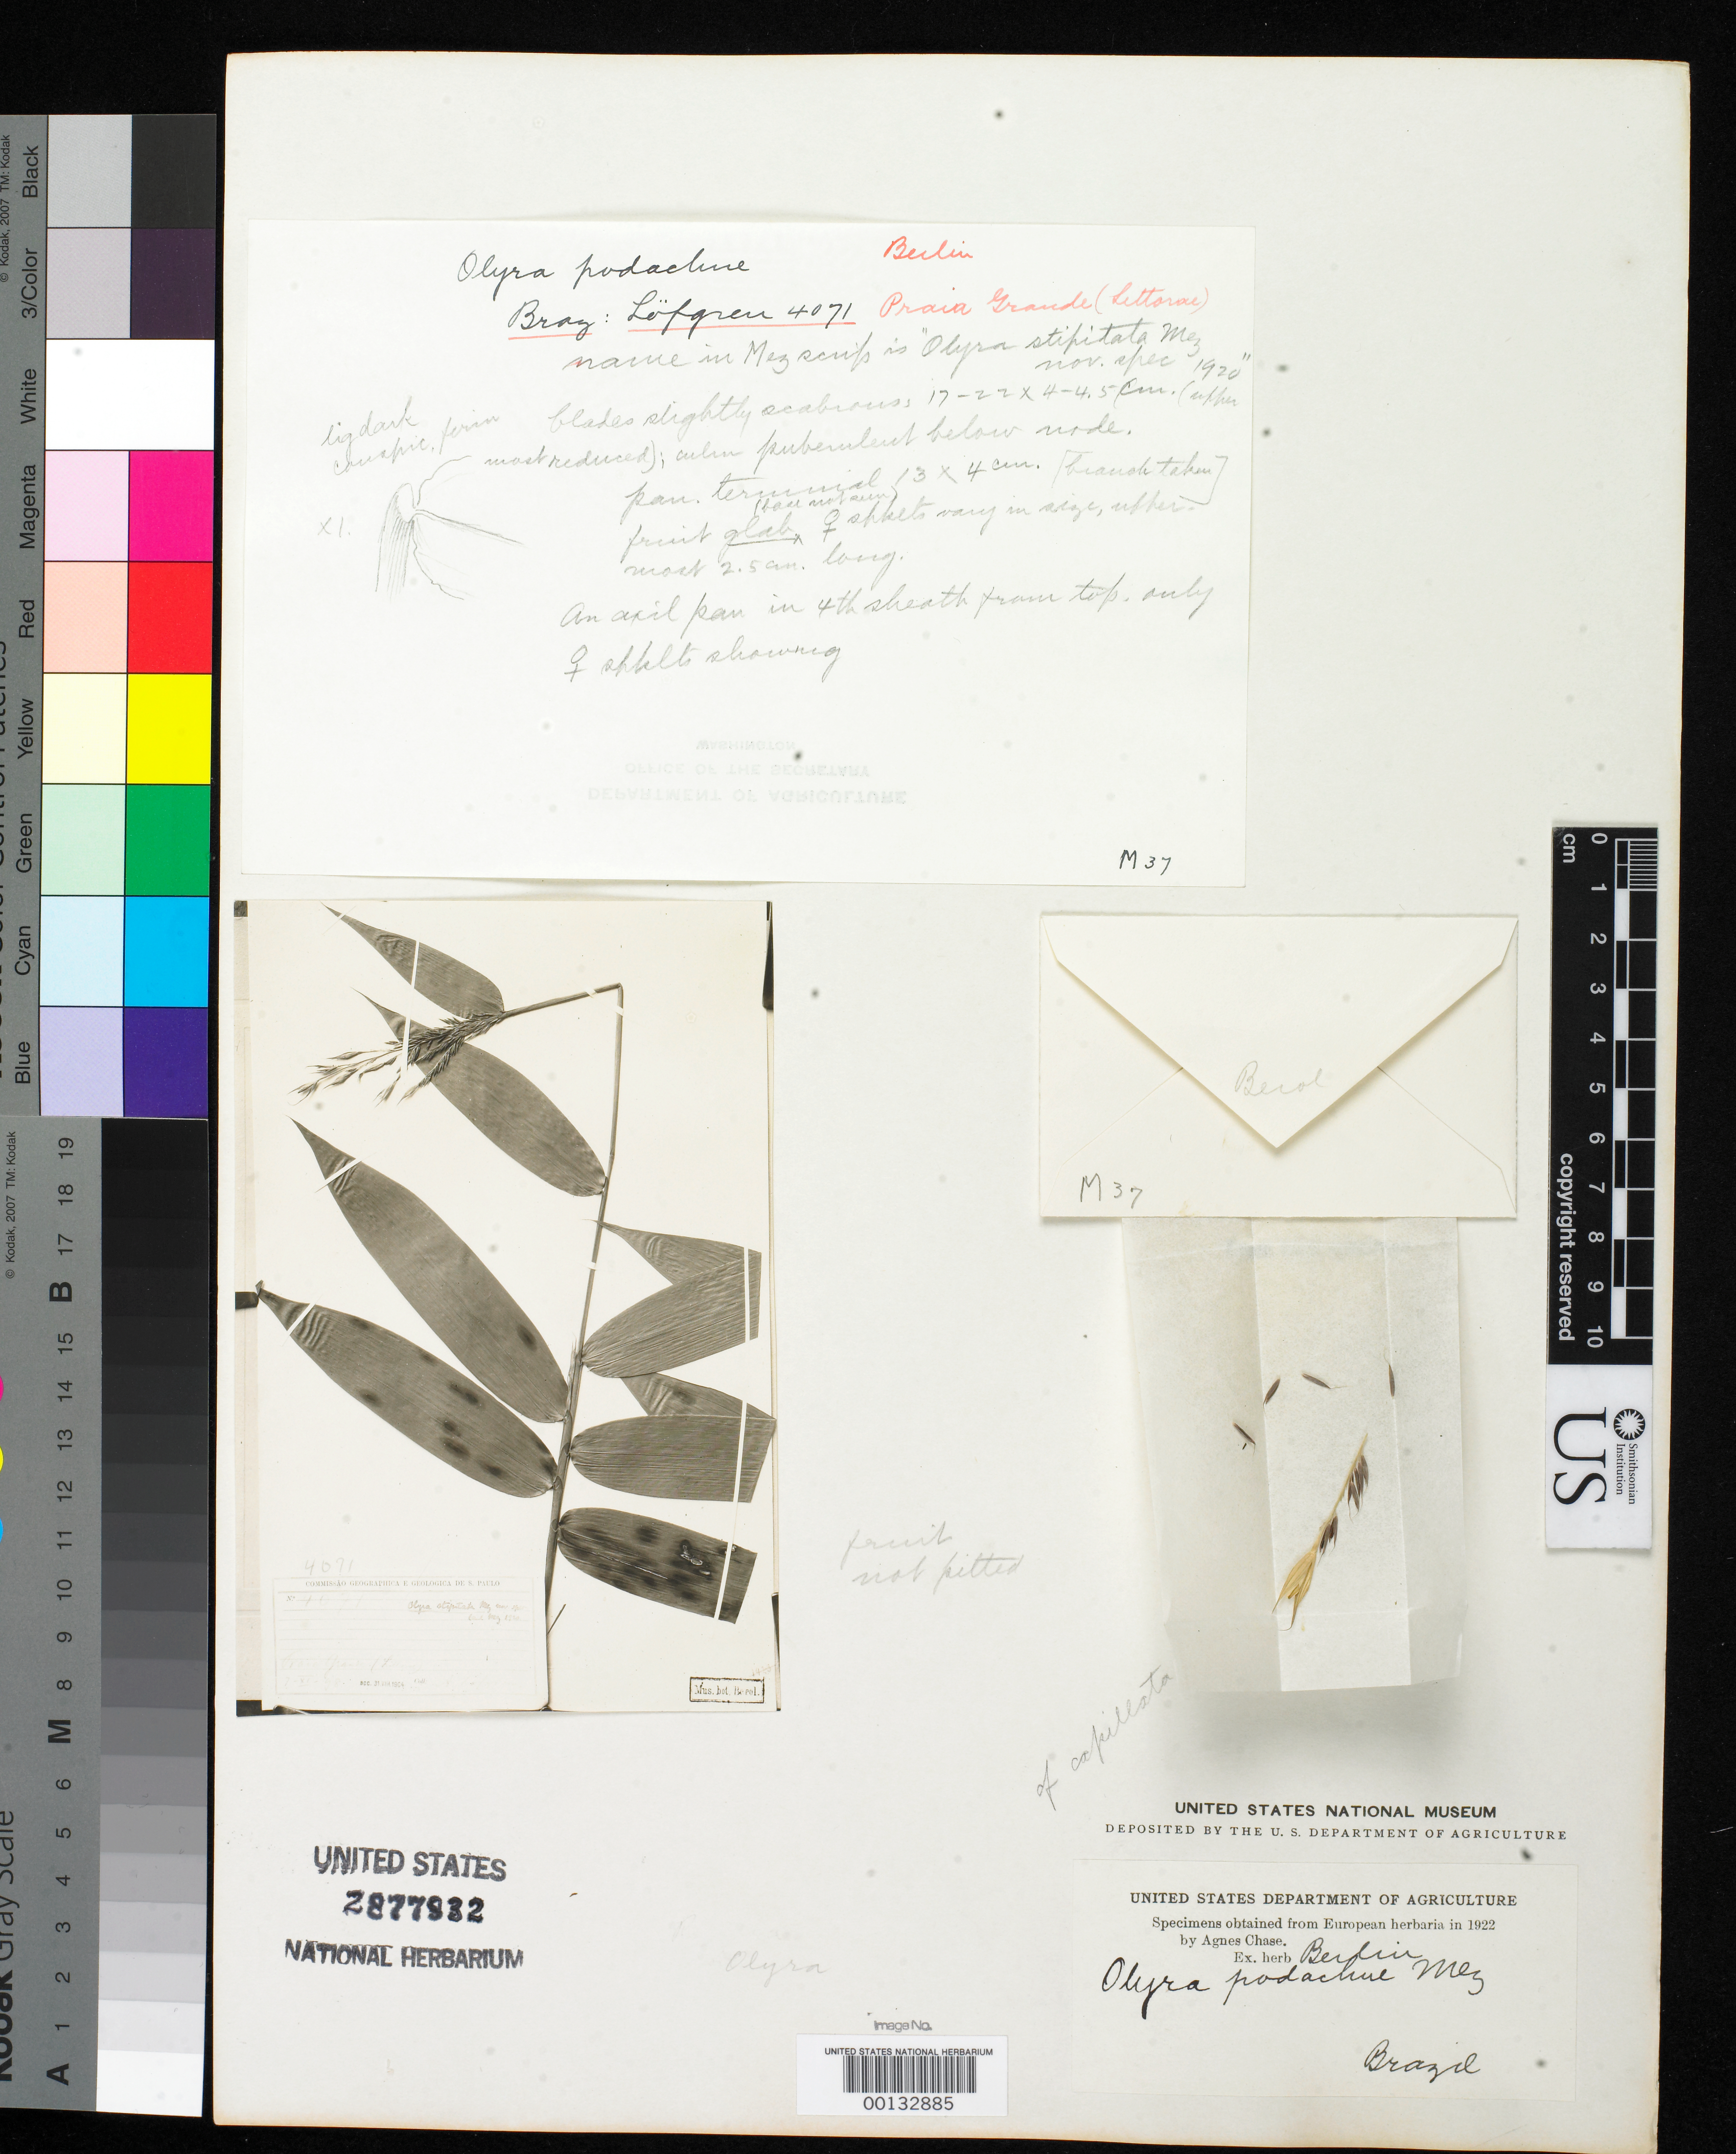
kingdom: Plantae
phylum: Tracheophyta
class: Liliopsida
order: Poales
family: Poaceae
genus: Olyra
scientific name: Olyra podachne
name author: Mez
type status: Type Fragment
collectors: A. Loefgren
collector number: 4071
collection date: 1898-07-11 or 1898-11-07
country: Brazil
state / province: São Paulo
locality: Praia Gránde, Santos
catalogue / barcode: US 2877932